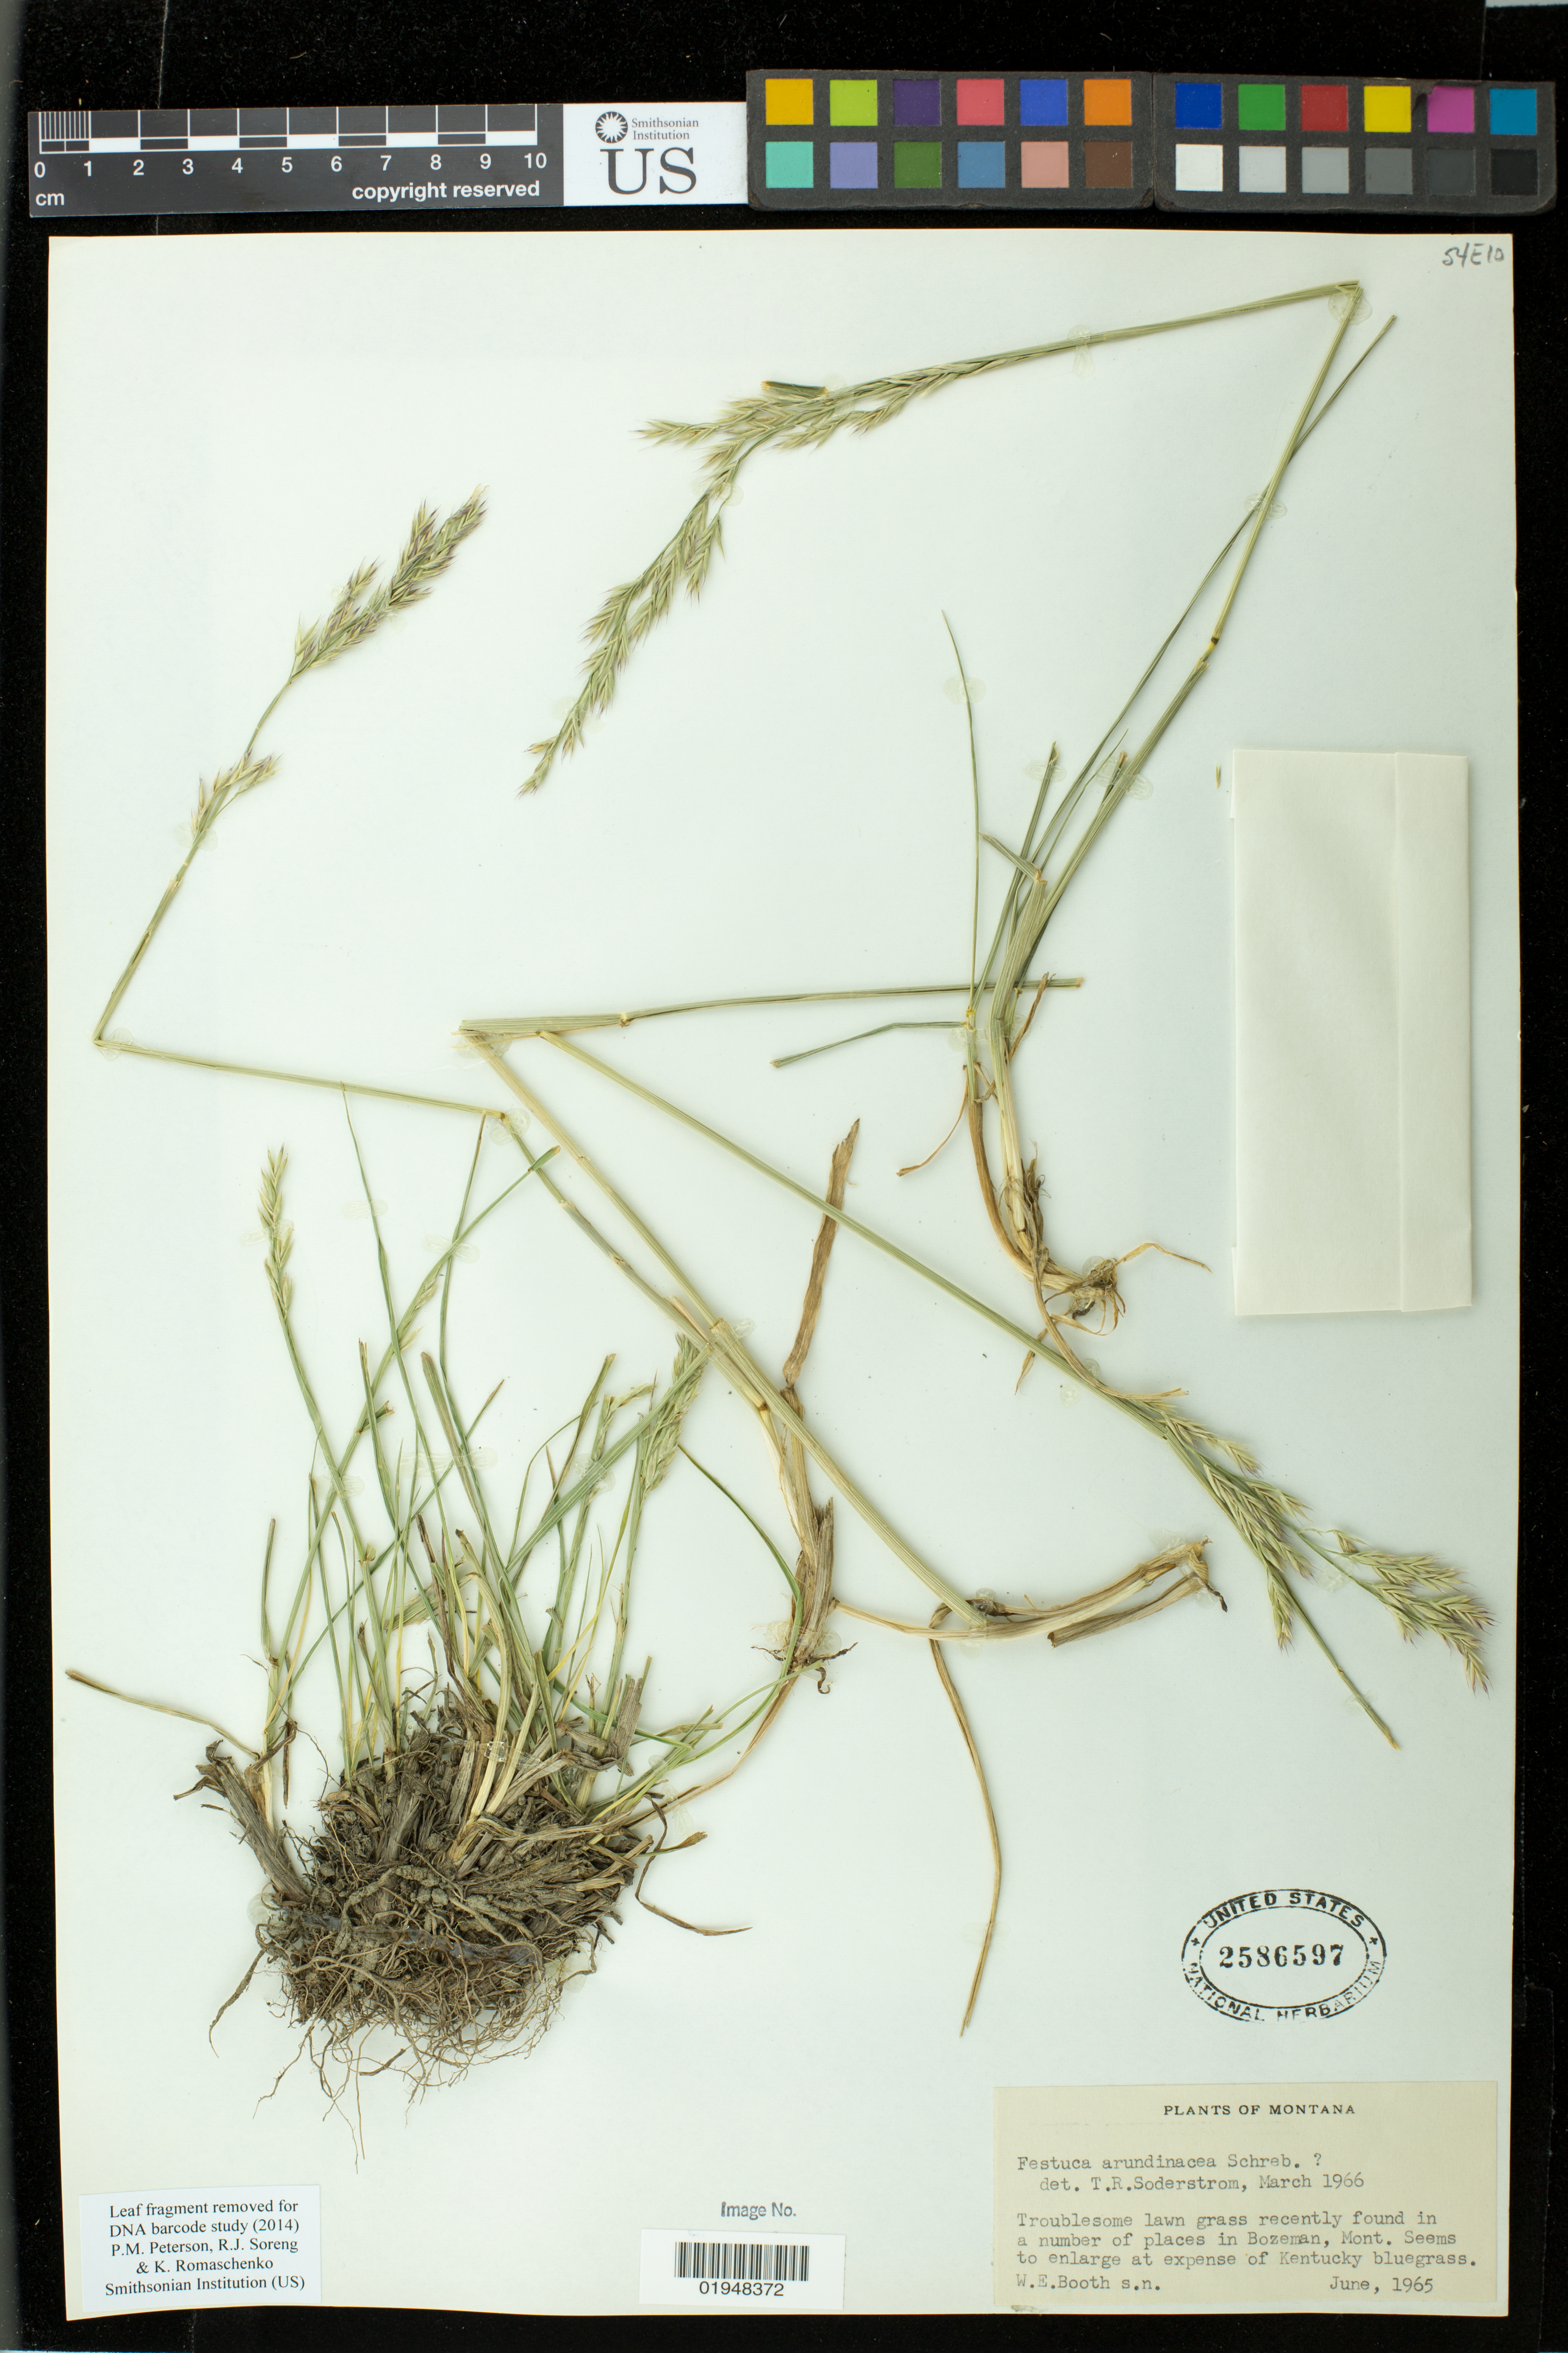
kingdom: Plantae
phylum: Tracheophyta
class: Liliopsida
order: Poales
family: Poaceae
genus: Festuca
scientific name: Festuca arundinacea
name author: Schreb.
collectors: W. Booth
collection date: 1965-06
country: United States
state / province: Montana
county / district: Gallatin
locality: Bozeman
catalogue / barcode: US 2586597